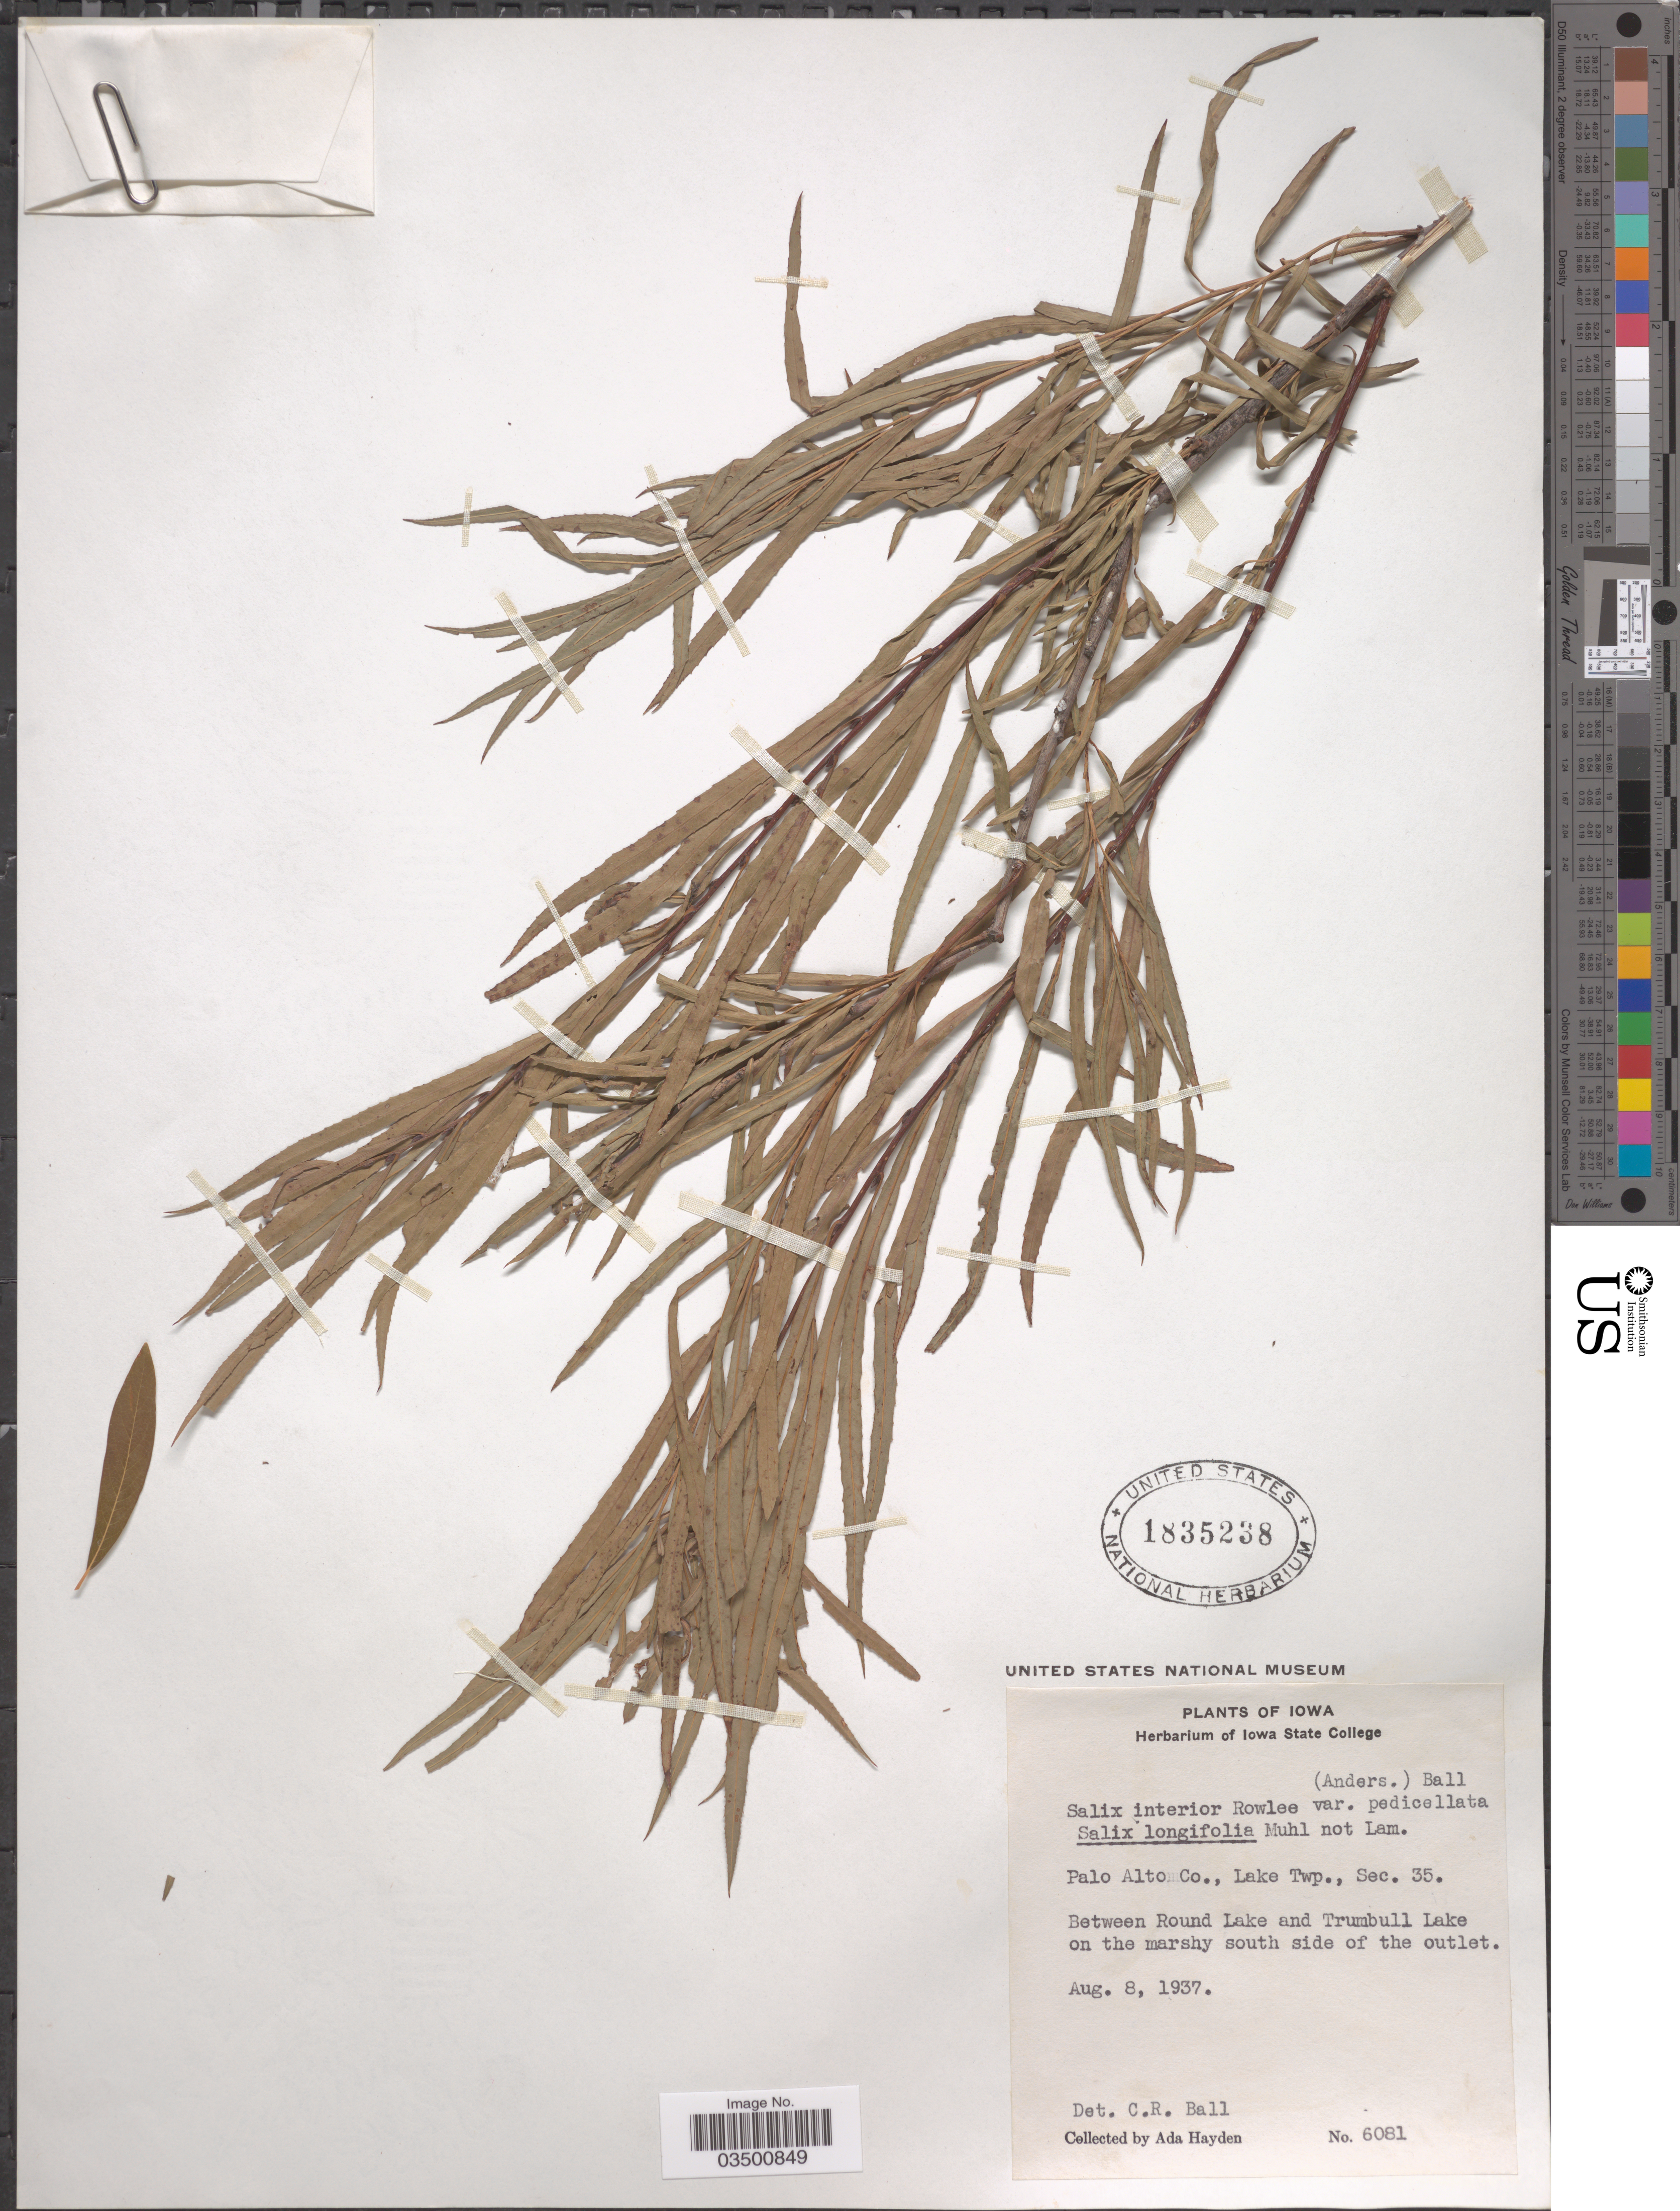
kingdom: Plantae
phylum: Tracheophyta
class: Magnoliopsida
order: Malpighiales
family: Salicaceae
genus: Salix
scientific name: Salix interior var. pedicellata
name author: (Andersson) C.R. Ball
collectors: Ada Hayden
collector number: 6081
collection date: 1937-08-08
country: United States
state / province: Iowa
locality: Palo Alto Co., Lake Twp., Sec. 35. Between Round Lake and Trumbull Lake on the marshy south side of the outlet.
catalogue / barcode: US 1835238